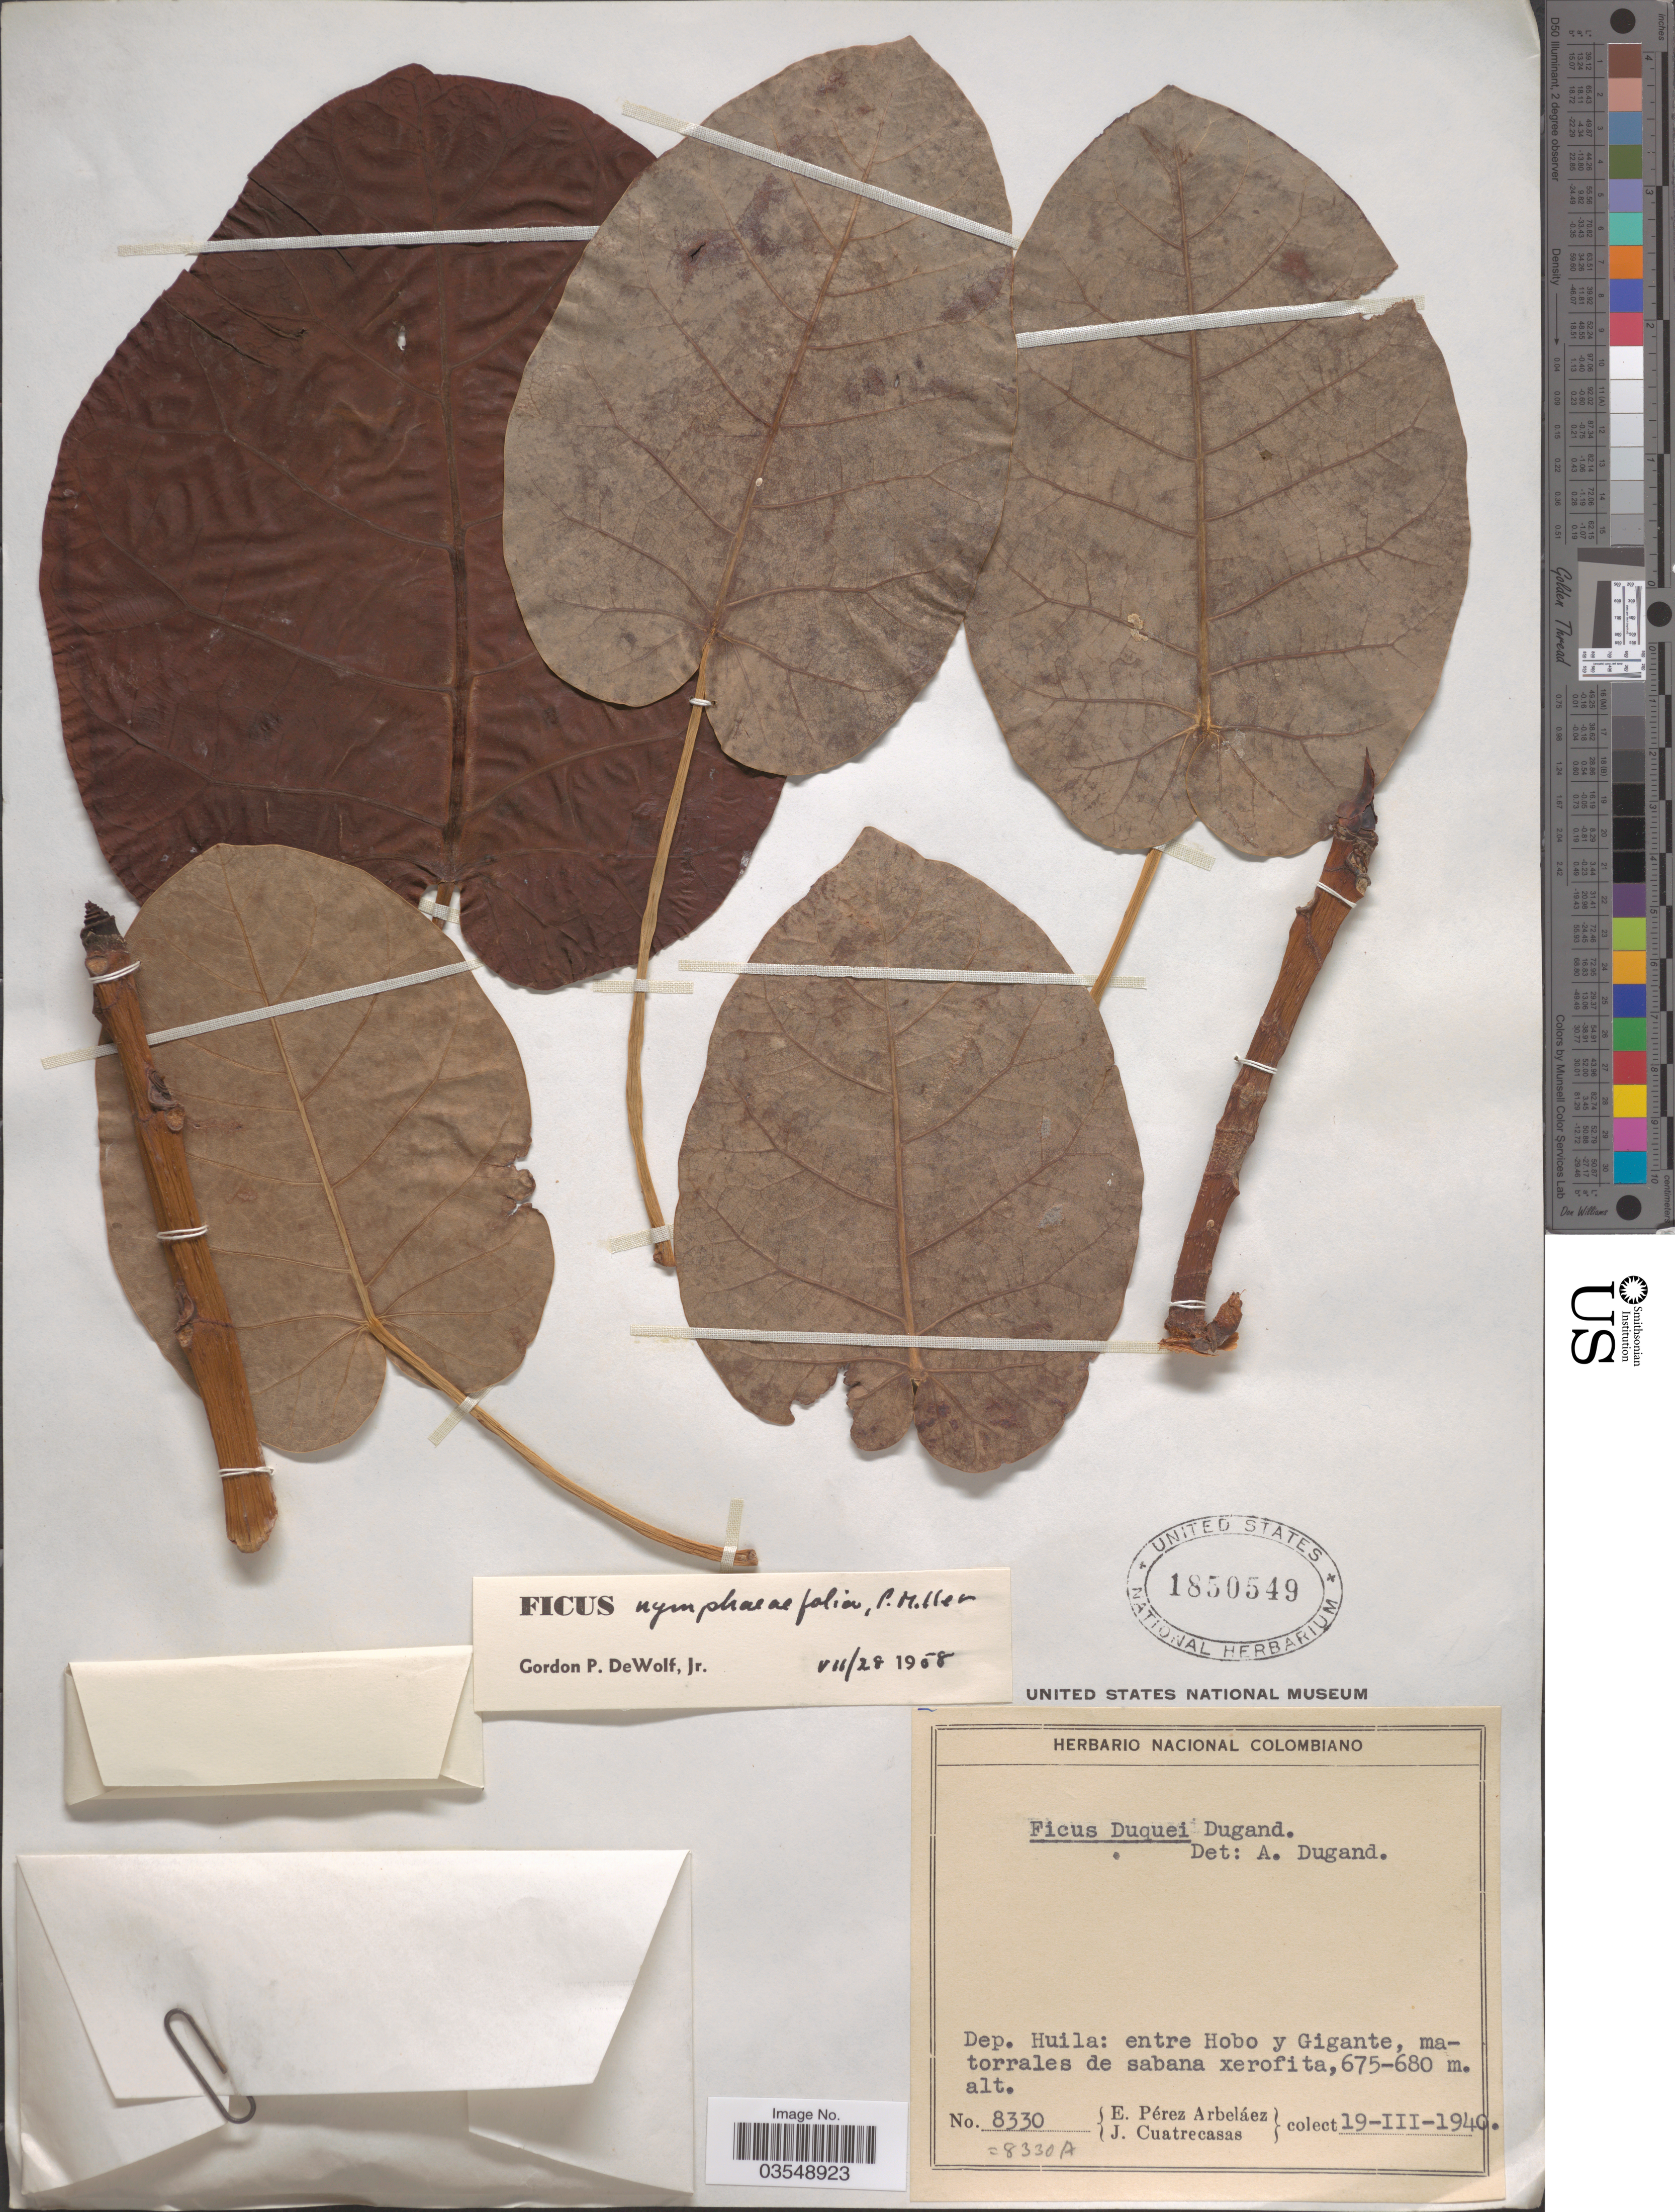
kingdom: Plantae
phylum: Tracheophyta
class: Magnoliopsida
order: Rosales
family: Moraceae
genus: Ficus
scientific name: Ficus nymphaeifolia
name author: Mill.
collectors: E. Pérez Arbeláez & J. Cuatrecasas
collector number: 8330A?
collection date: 1940-03-19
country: Colombia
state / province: Huila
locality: Dep. Huila: entre Hobo y Gigante.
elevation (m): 675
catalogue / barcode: US 1850549